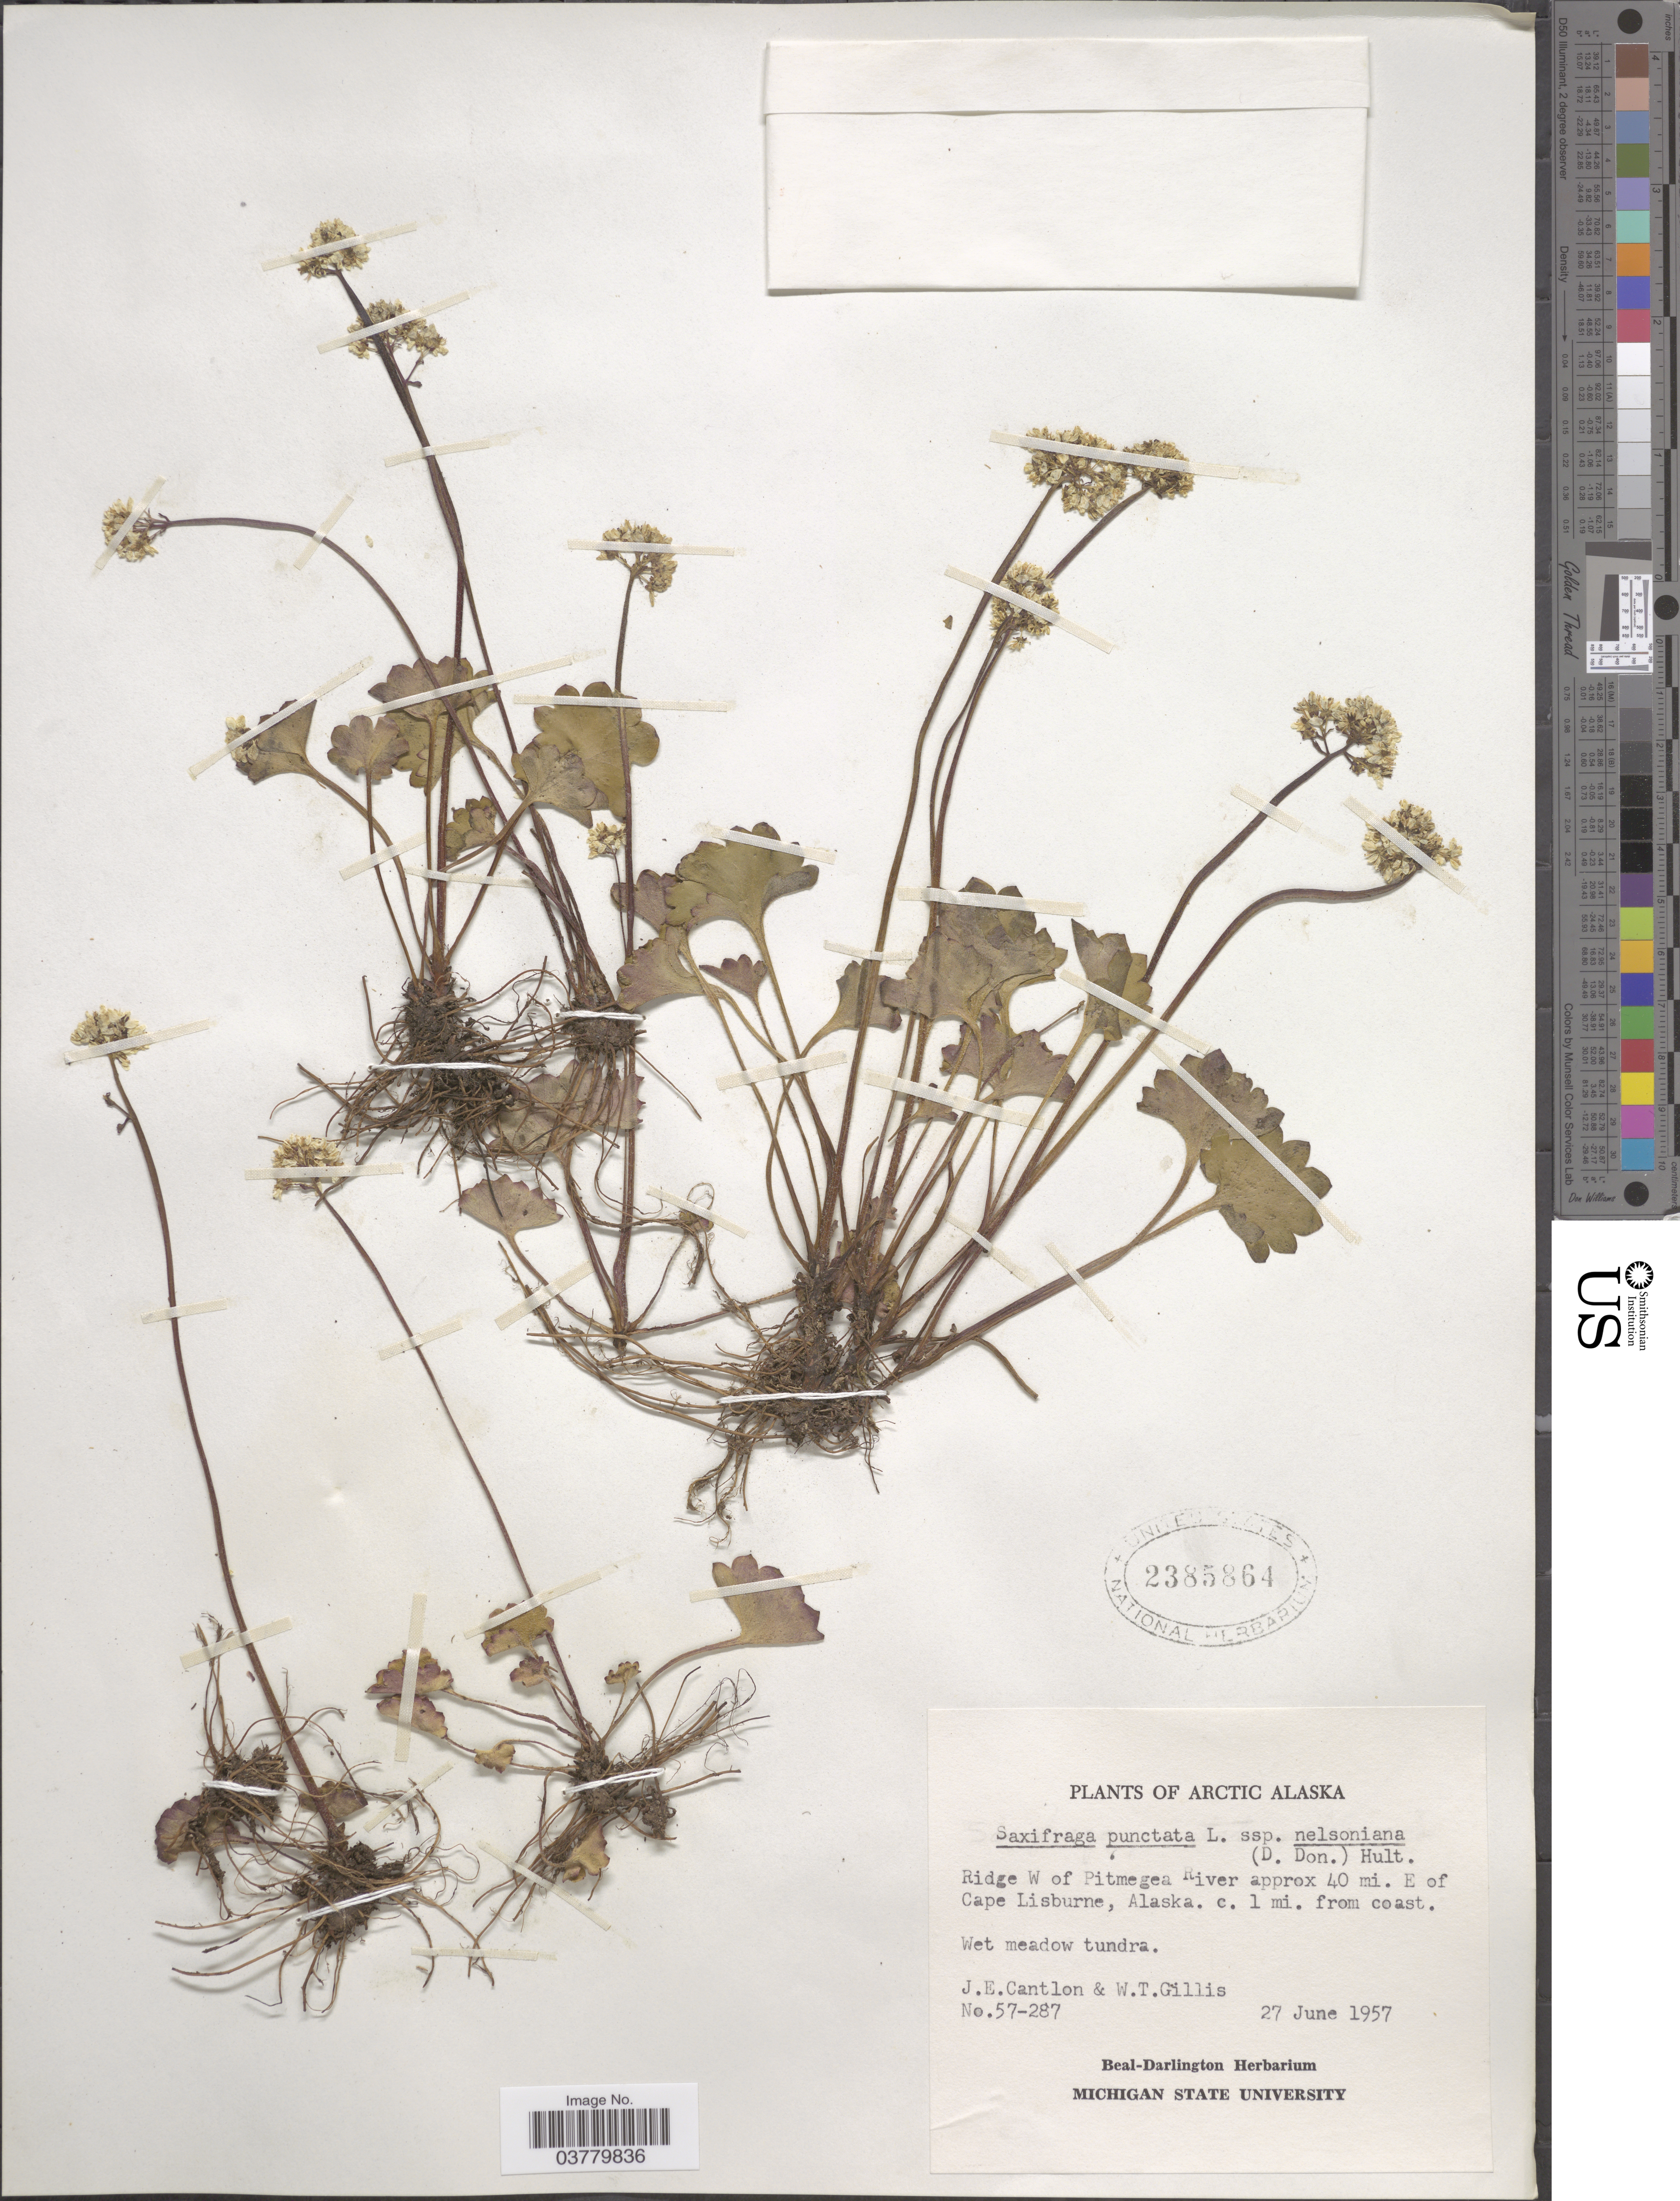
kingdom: Plantae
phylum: Tracheophyta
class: Magnoliopsida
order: Saxifragales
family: Saxifragaceae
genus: Micranthes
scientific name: Micranthes nelsoniana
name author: (D. Don) Small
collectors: J. Cantlon & W. T. Gillis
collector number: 57-287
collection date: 1957-06-27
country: United States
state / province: Alaska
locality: Arctic Alaska. Ridge W of Pitmegea River approx 40 mi. E of Cape Lisburne, c. 1 mi. from coast.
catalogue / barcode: US 2385864